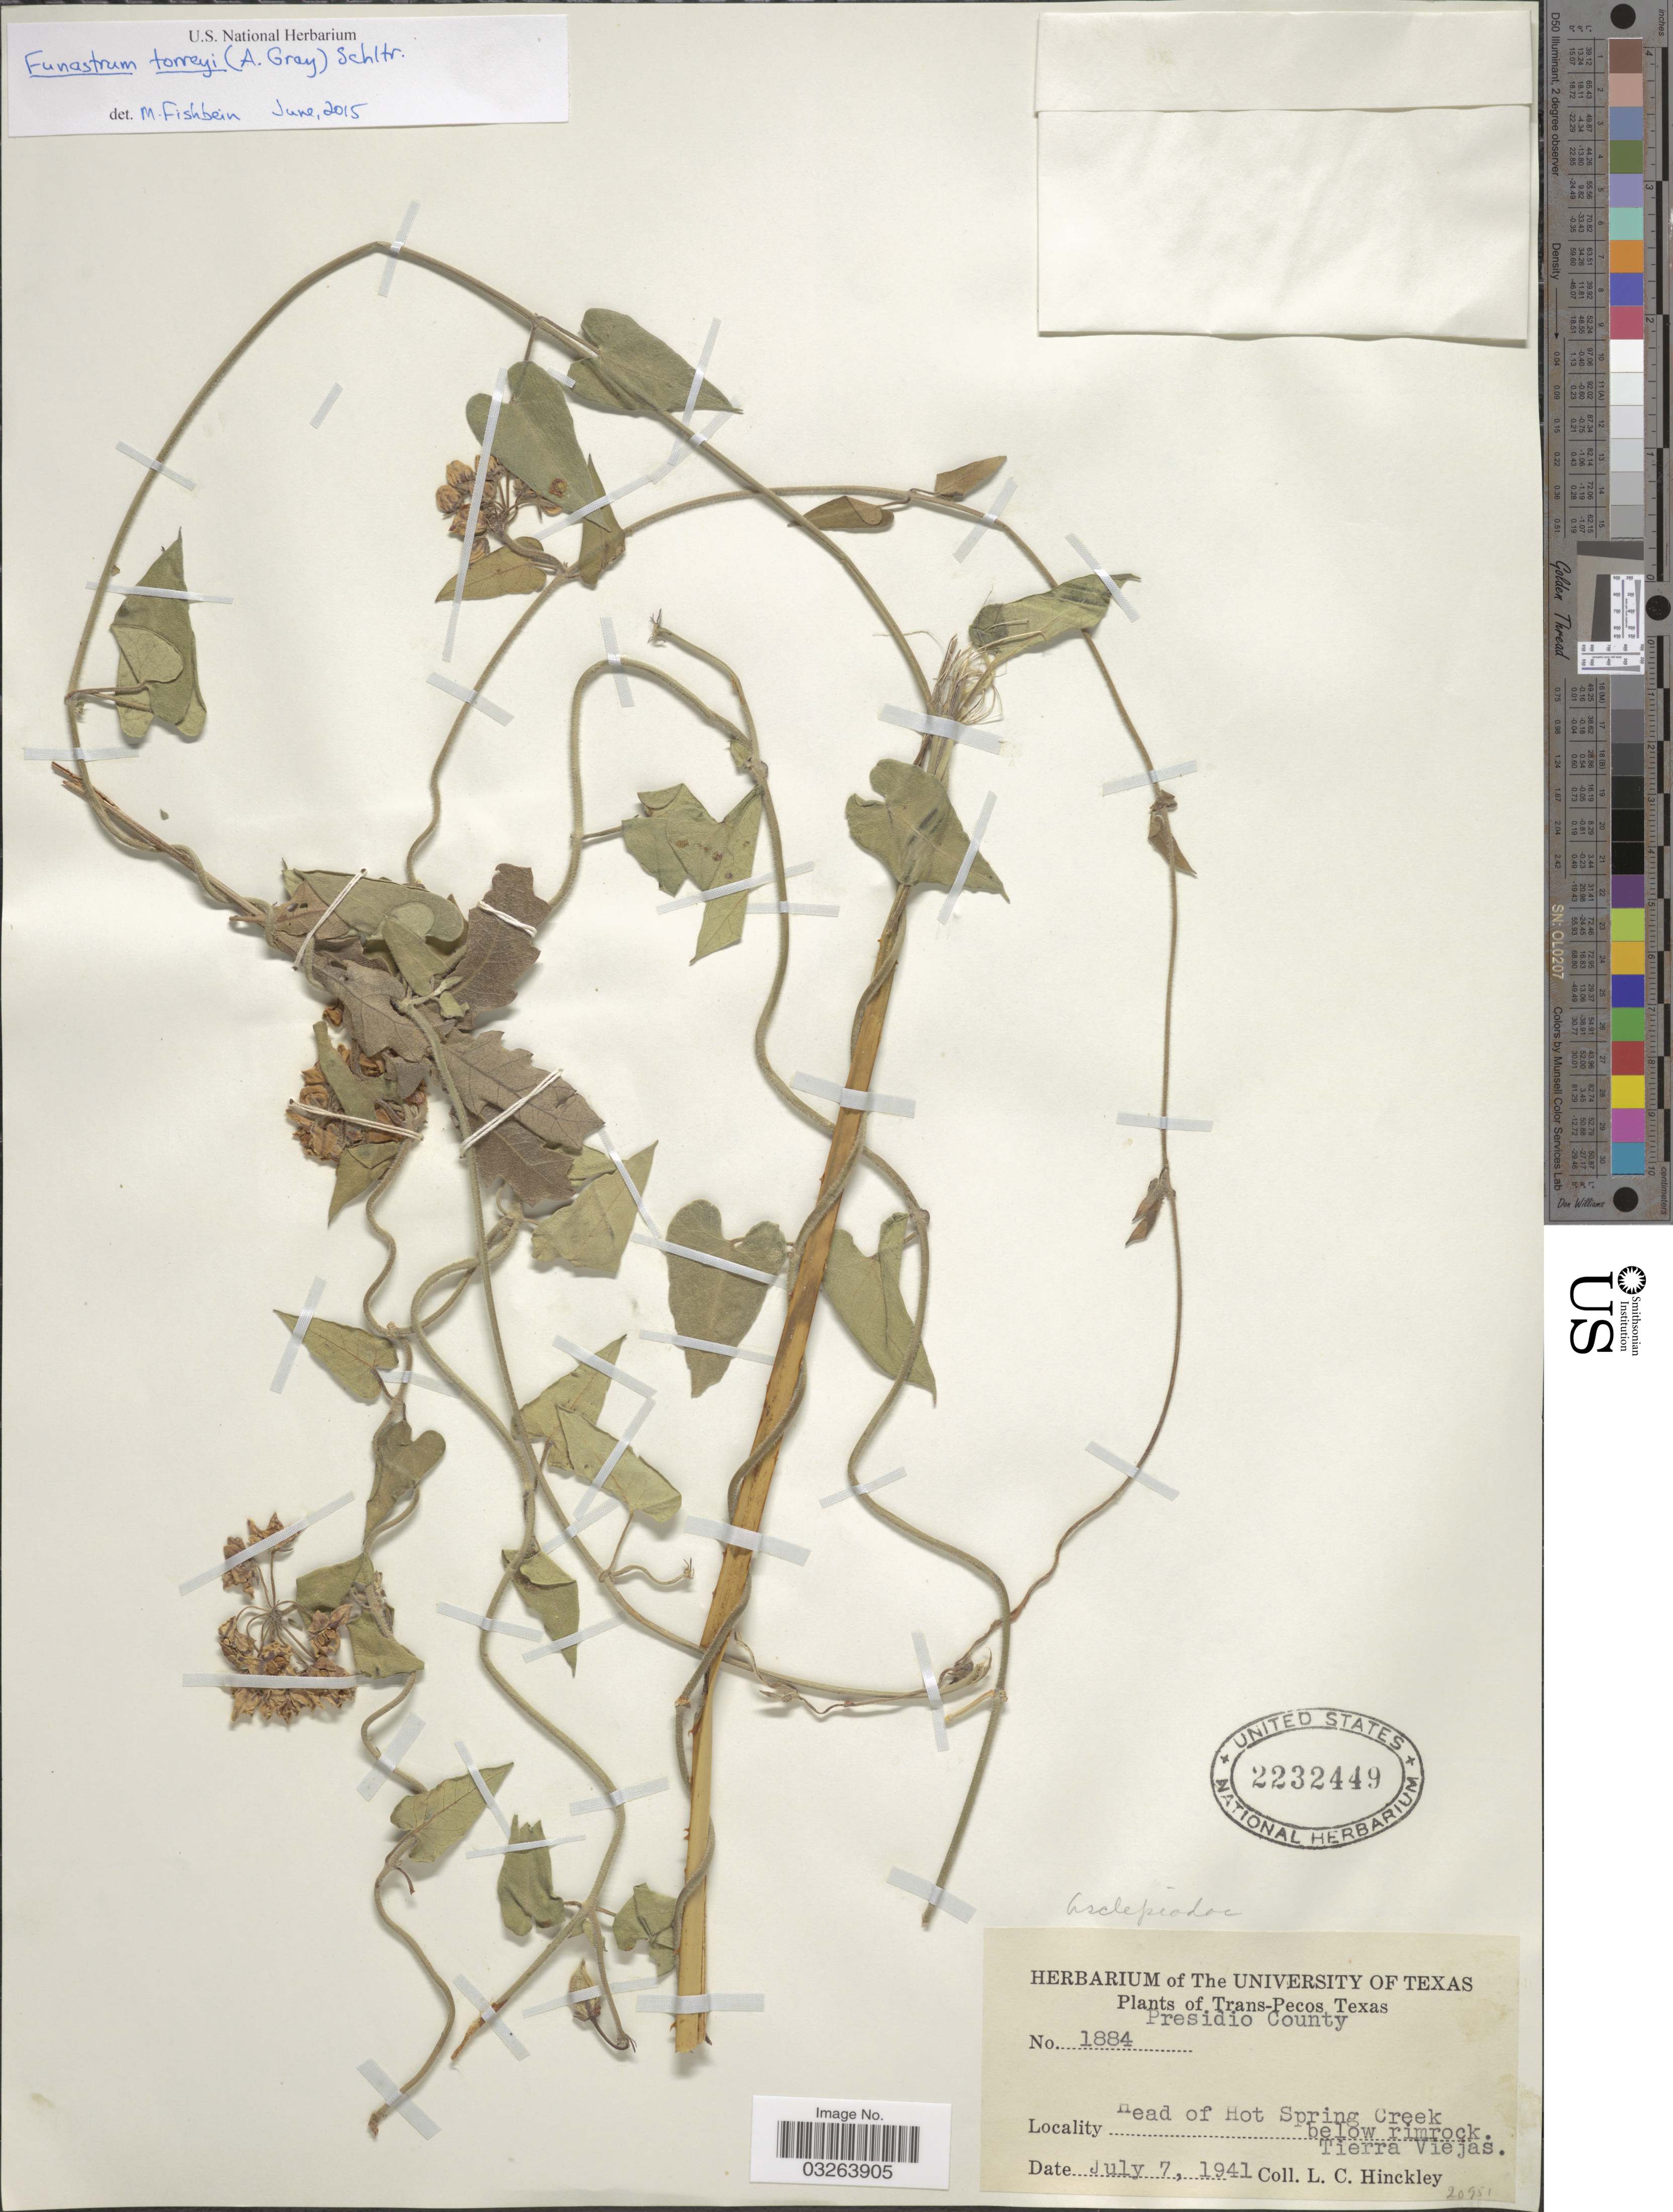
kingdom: Plantae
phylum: Tracheophyta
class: Magnoliopsida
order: Gentianales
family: Apocynaceae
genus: Funastrum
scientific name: Funastrum torreyi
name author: (A. Gray) Schltr.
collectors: L. Hinckley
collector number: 1884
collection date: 1941-07-07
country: United States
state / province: Texas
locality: Trans-Pecos Texas. Presidio County. Head of Hot Spring Creek below rimrock. Tierra Viejas.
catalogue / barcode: US 2232449